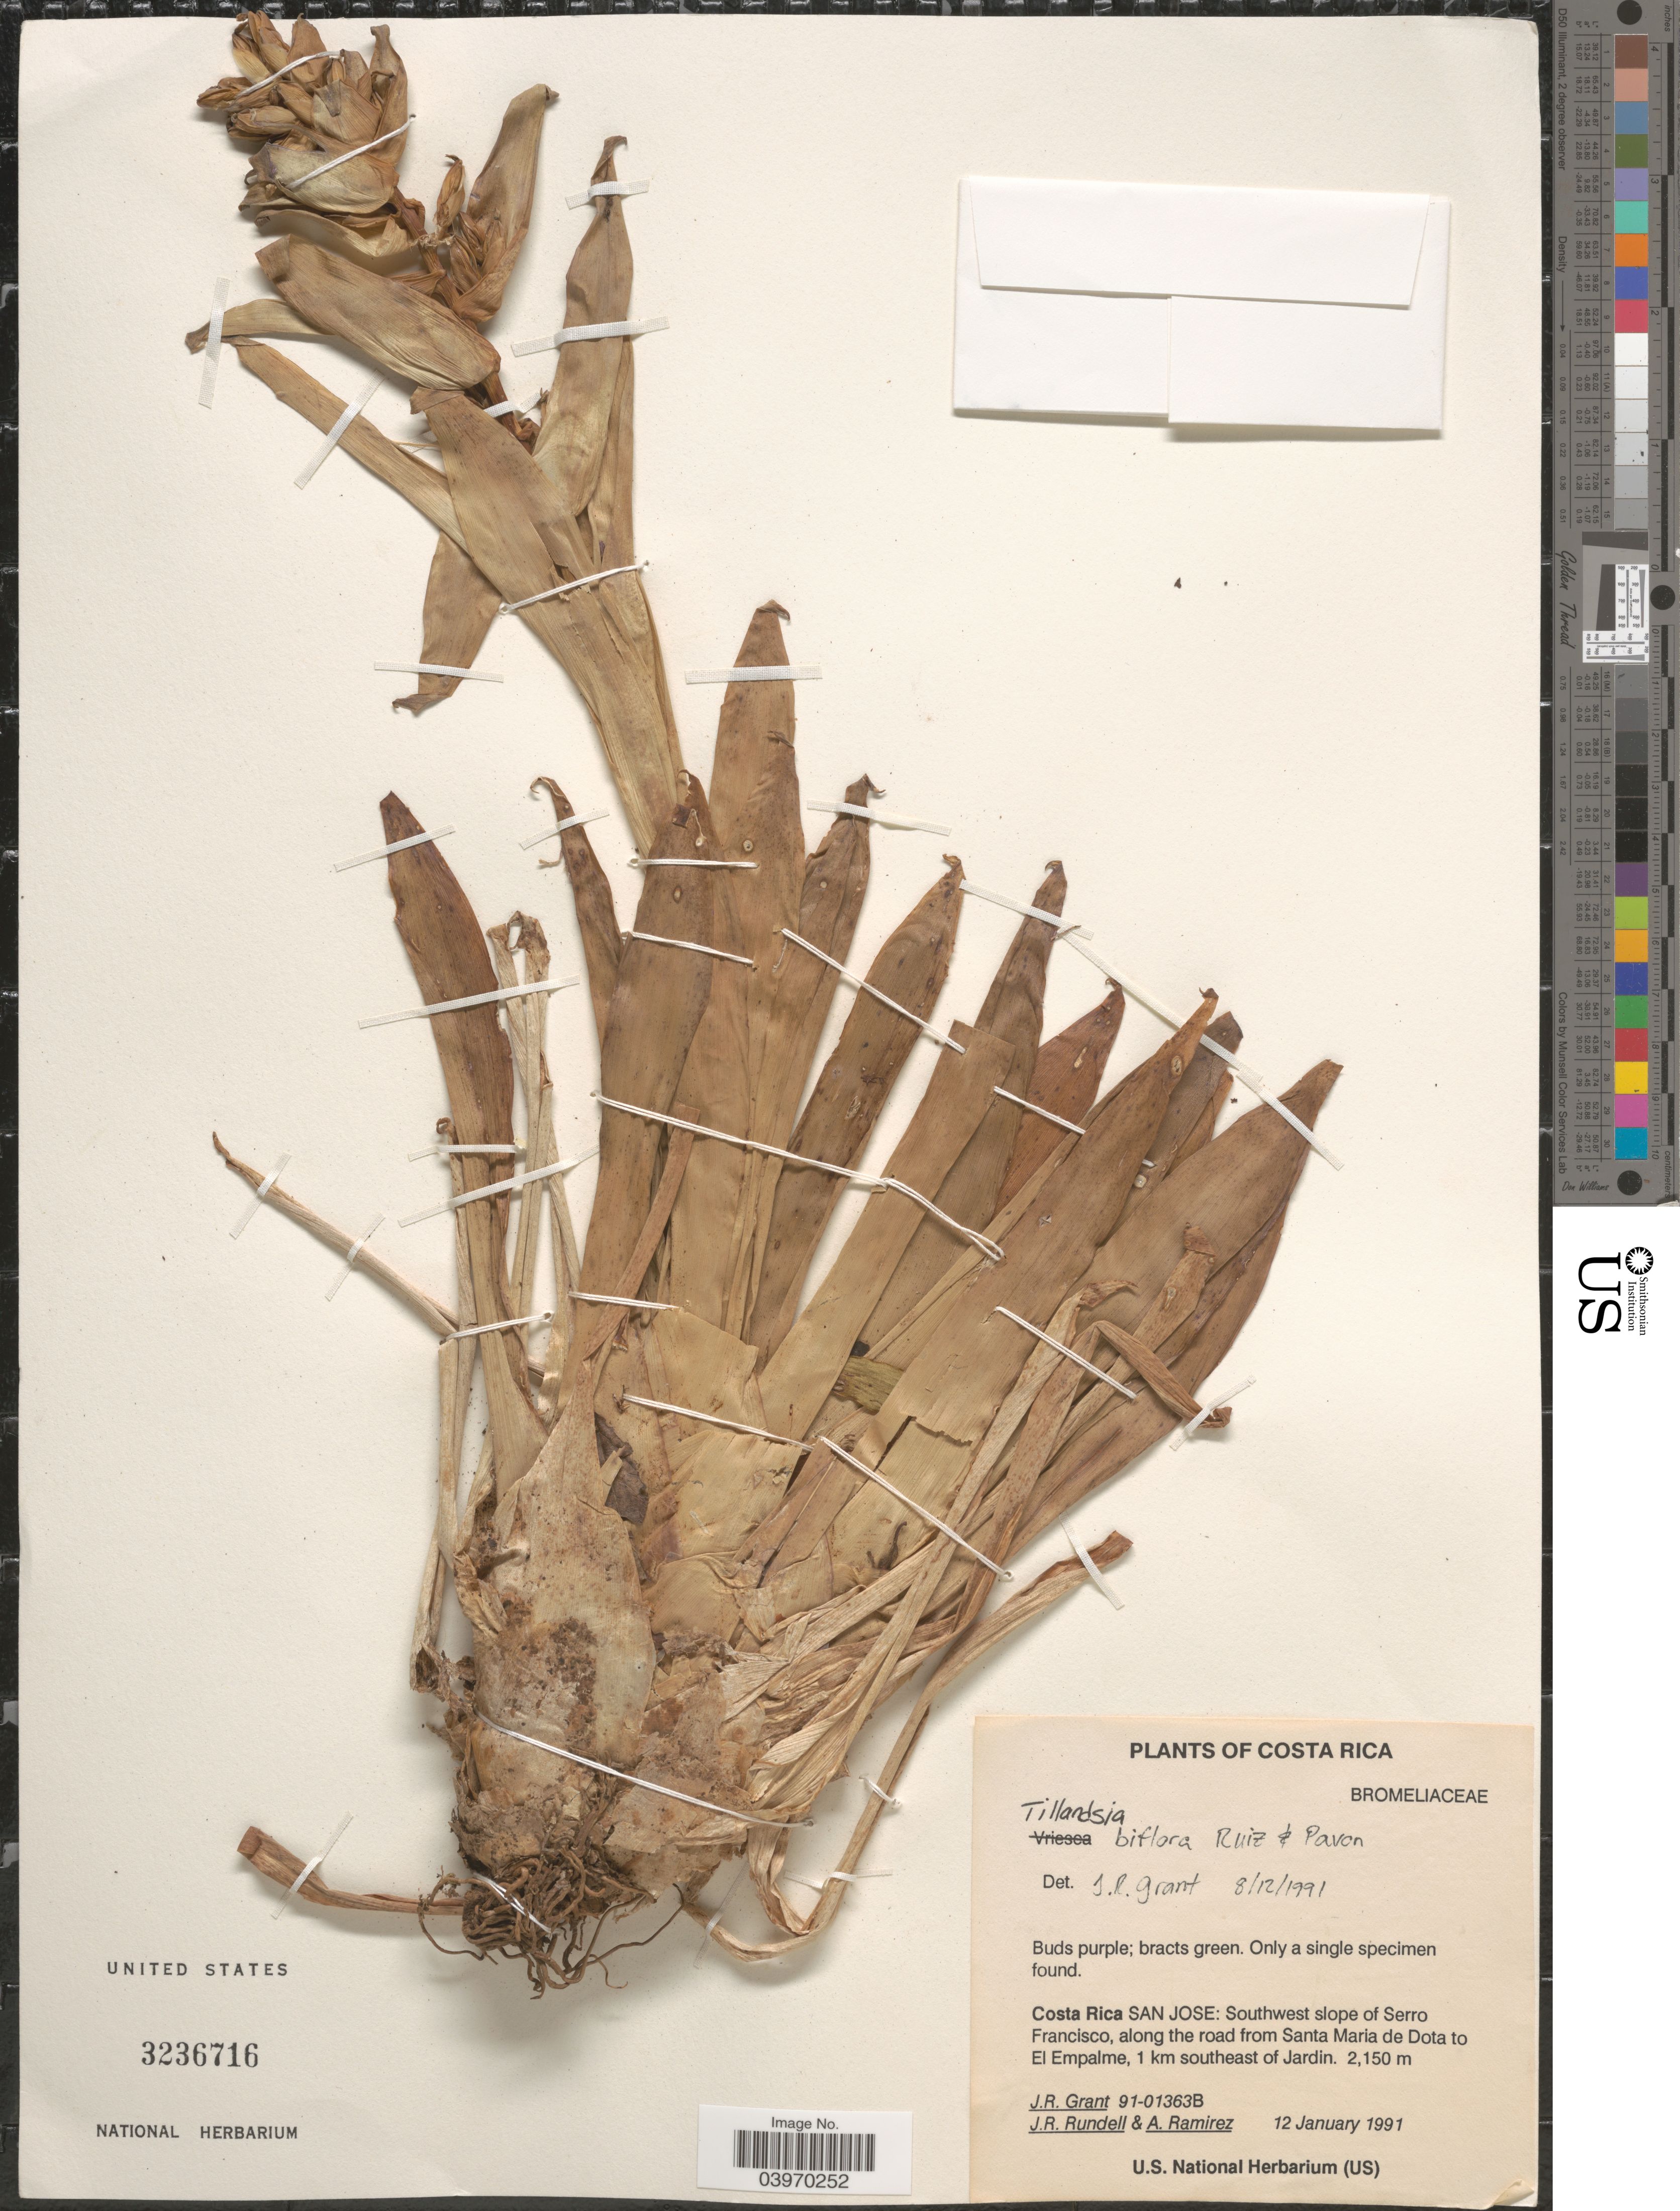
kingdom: Plantae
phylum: Tracheophyta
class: Liliopsida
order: Poales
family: Bromeliaceae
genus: Tillandsia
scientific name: Tillandsia biflora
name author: Ruiz & Pav.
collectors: J. Grant, J. R. Rundell & A. Ramirez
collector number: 91-01363B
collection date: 1991-01-12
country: Costa Rica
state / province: San José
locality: Southwest slope of Serro Francisco, along the road from Santa Maria de Dota to El Empalme, 1 km southeast of Jardin.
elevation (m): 2150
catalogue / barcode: US 3236716